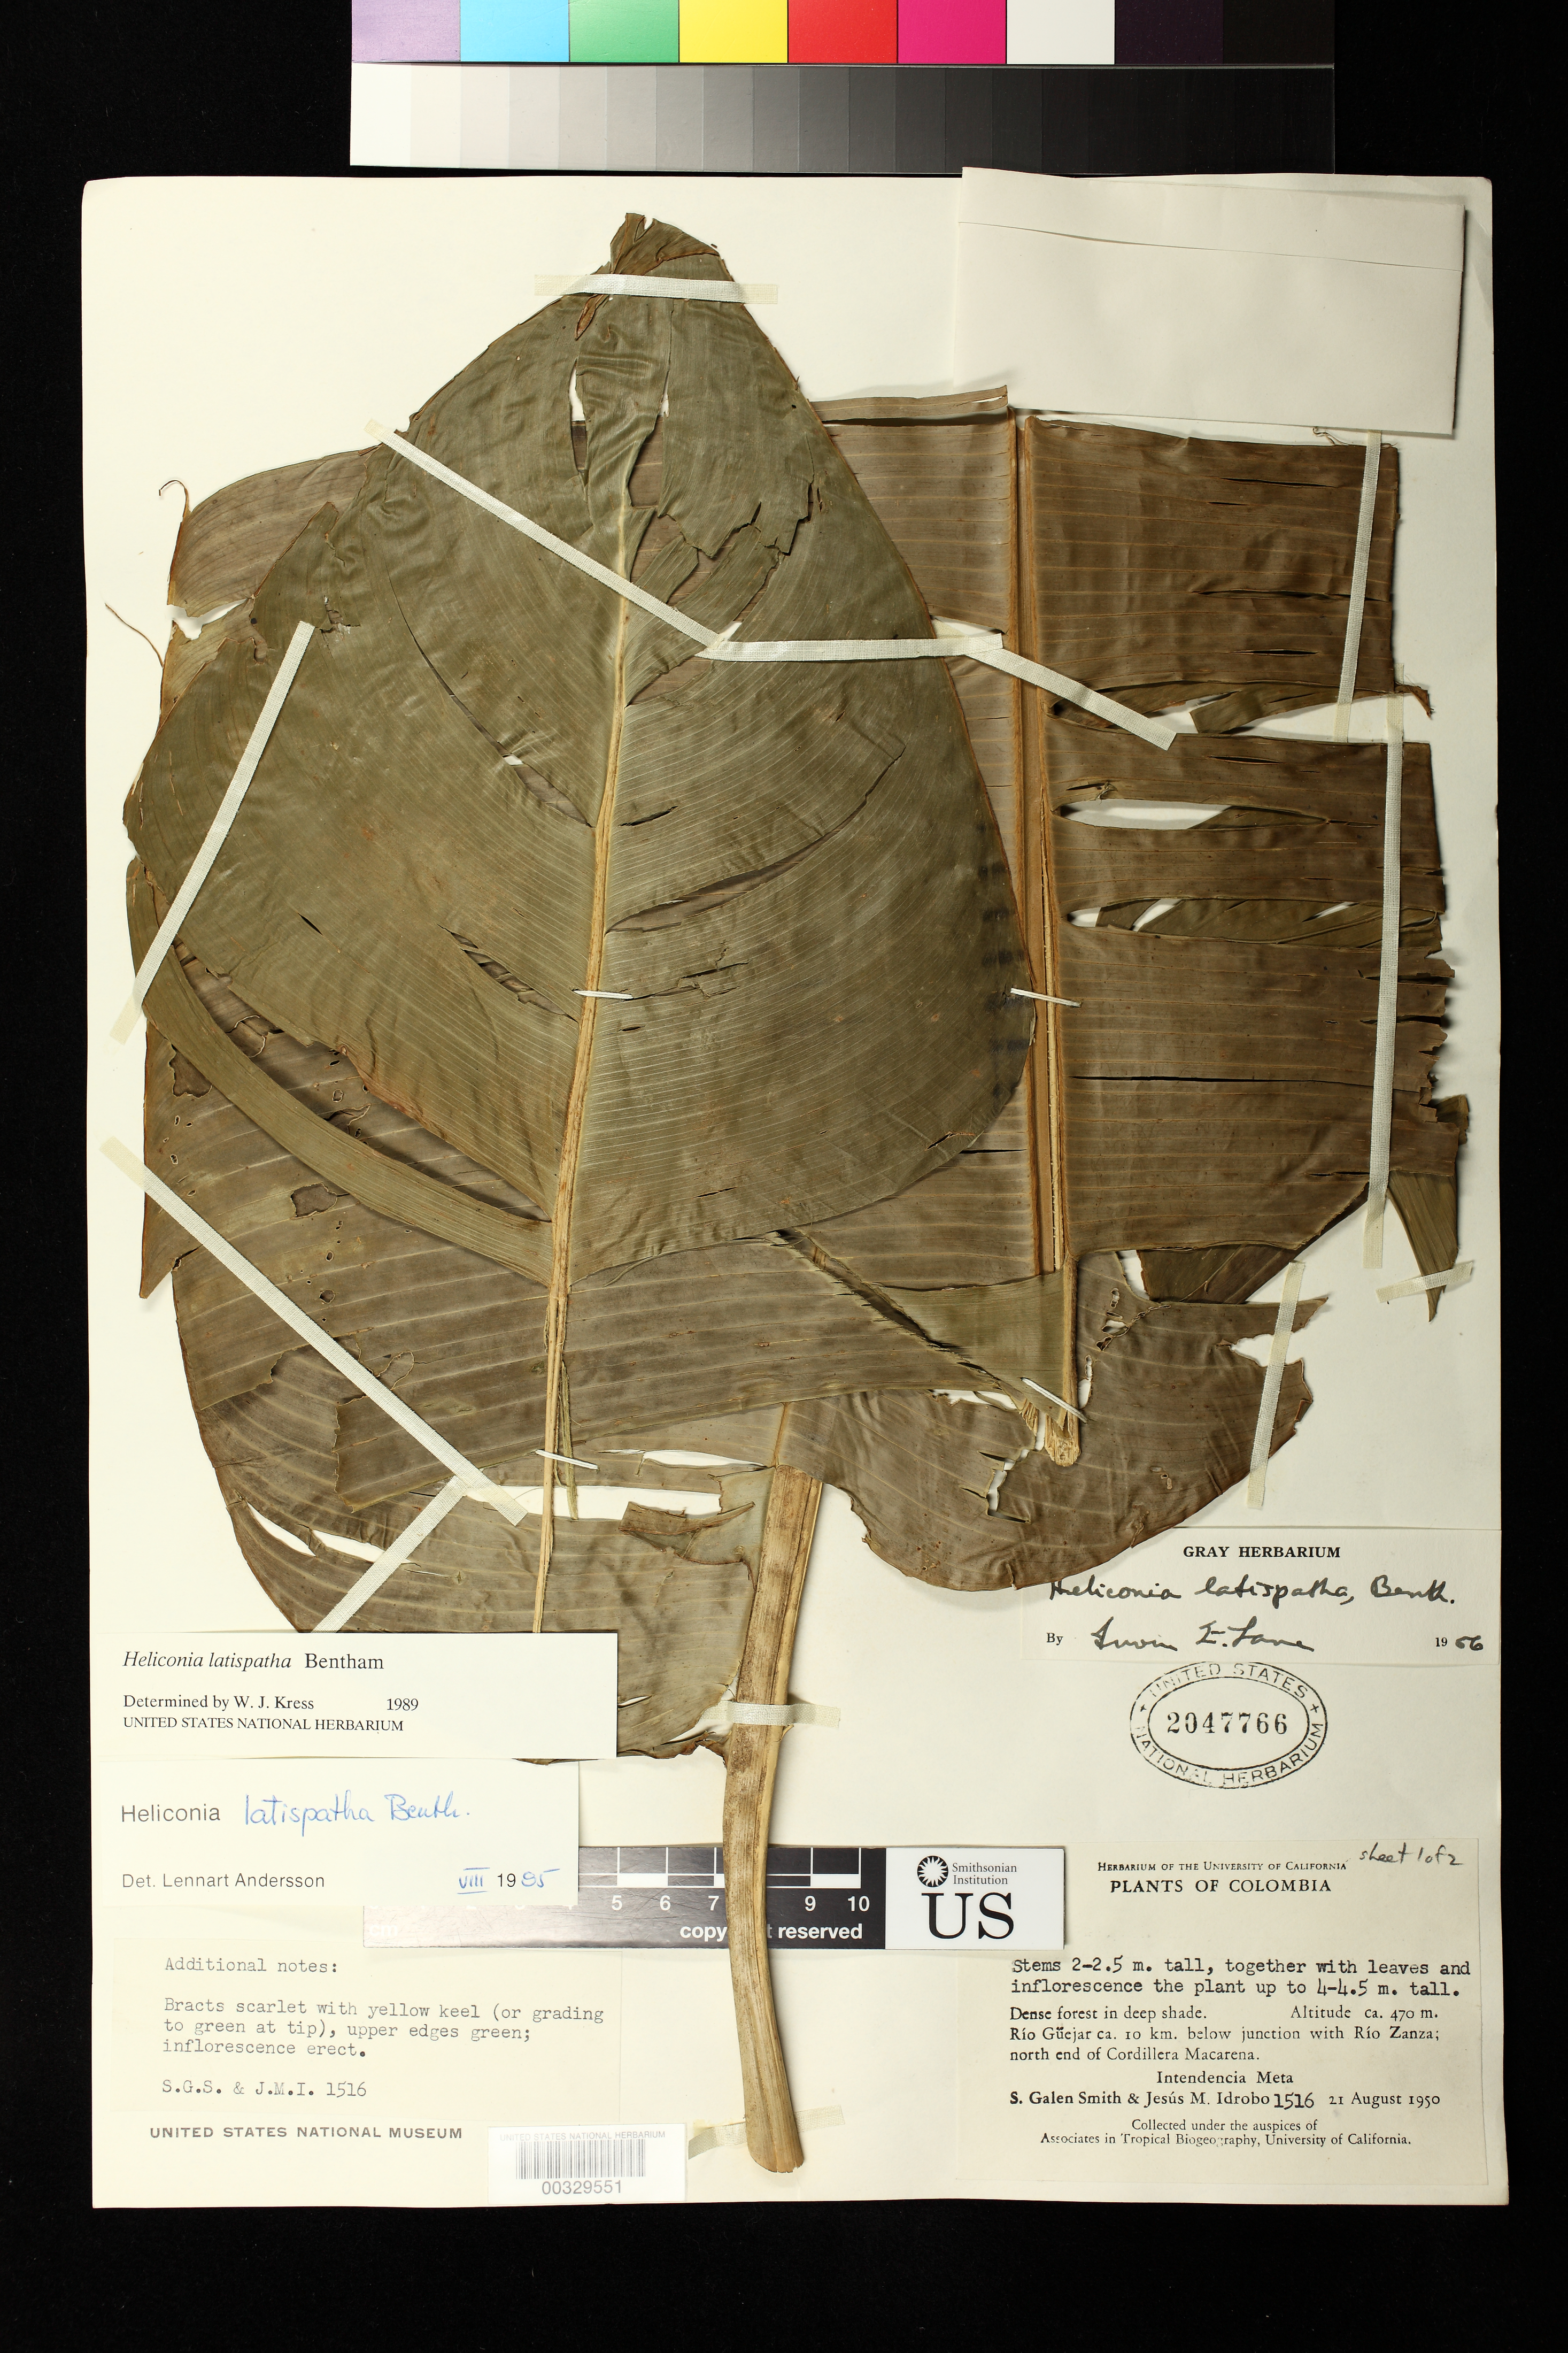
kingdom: Plantae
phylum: Tracheophyta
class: Liliopsida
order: Zingiberales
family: Heliconiaceae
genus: Heliconia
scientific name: Heliconia latispatha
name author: Benth.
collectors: S. G. Smith & J. M. Idrobo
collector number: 1516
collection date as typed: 21 Aug 1950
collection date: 1950-08-21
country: Colombia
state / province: Meta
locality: Rio Guejar ca 10 km below junction with Rio Zanza; N end of Cordillera Macarena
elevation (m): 470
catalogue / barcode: US 2047766